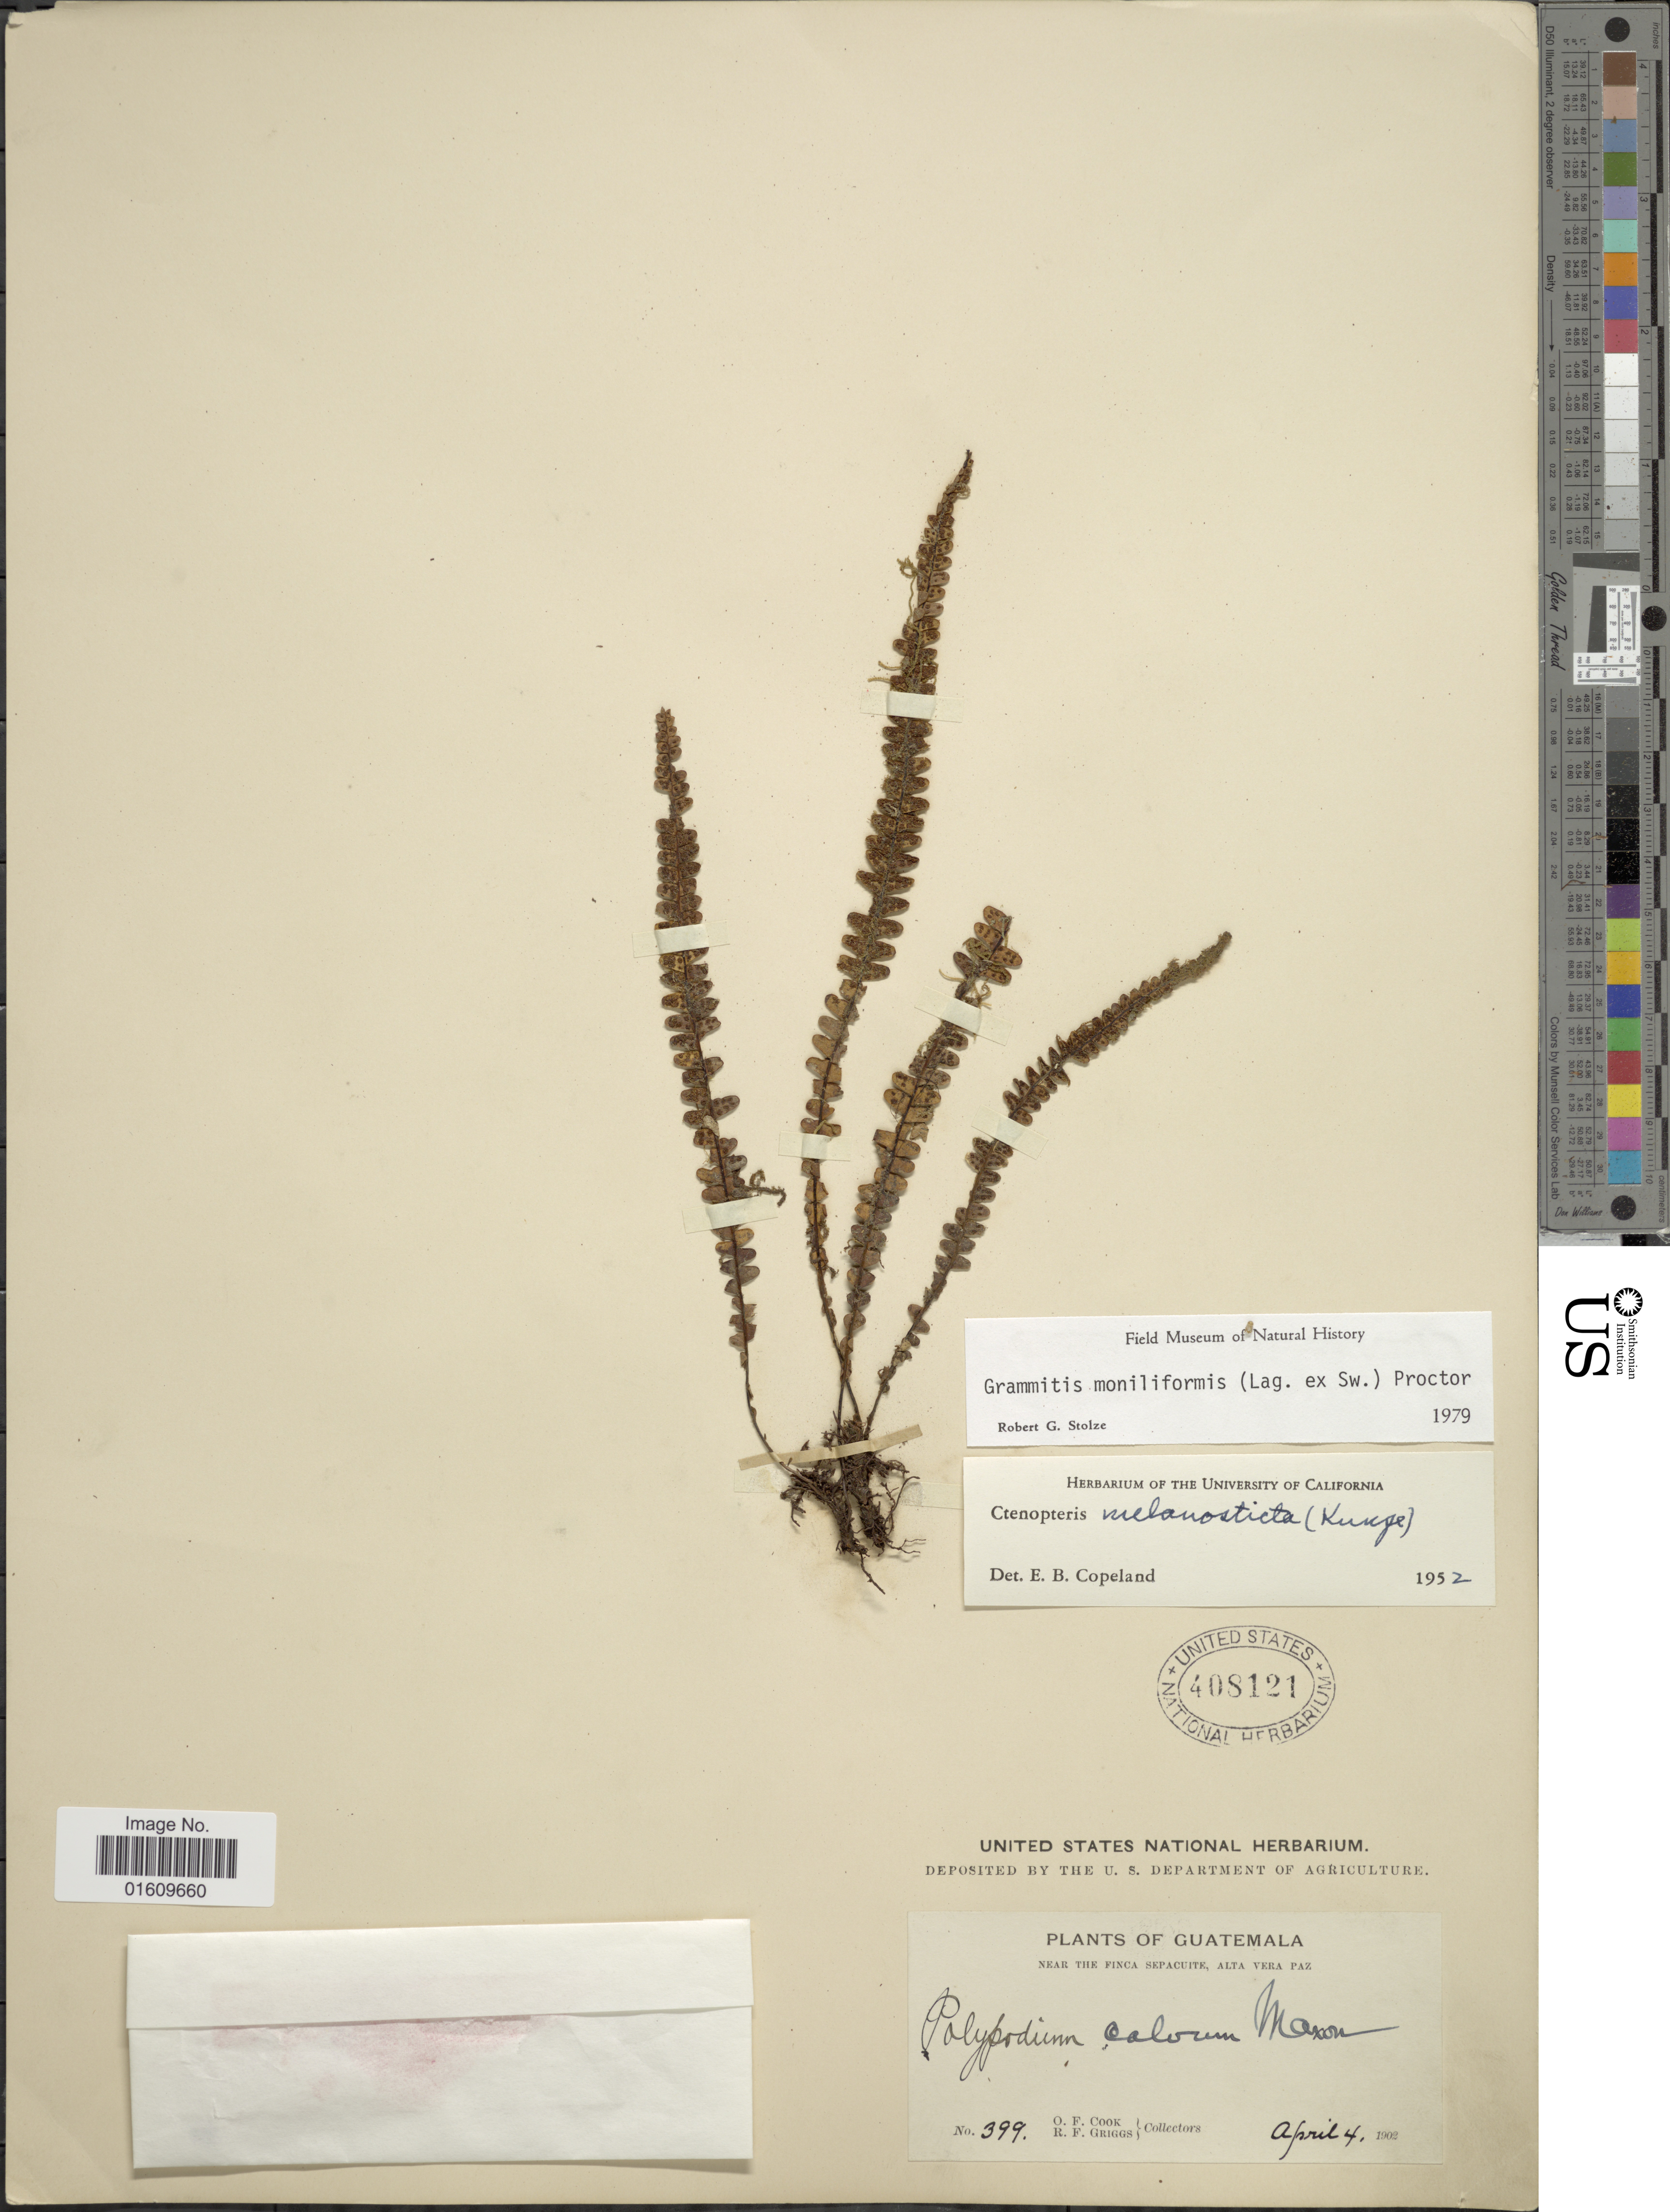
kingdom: Plantae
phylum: Tracheophyta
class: Polypodiopsida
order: Polypodiales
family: Polypodiaceae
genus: Melpomene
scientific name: Melpomene moniliformis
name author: (Lag. ex Sw.) A.R. Sm. & R.C. Moran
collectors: O. F. Cook & R. F. Griggs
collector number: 399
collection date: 1902-04-04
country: Guatemala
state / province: Alta Verapaz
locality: Near the Finca Sepacuite, Alta vera Paz.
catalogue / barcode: US 408121